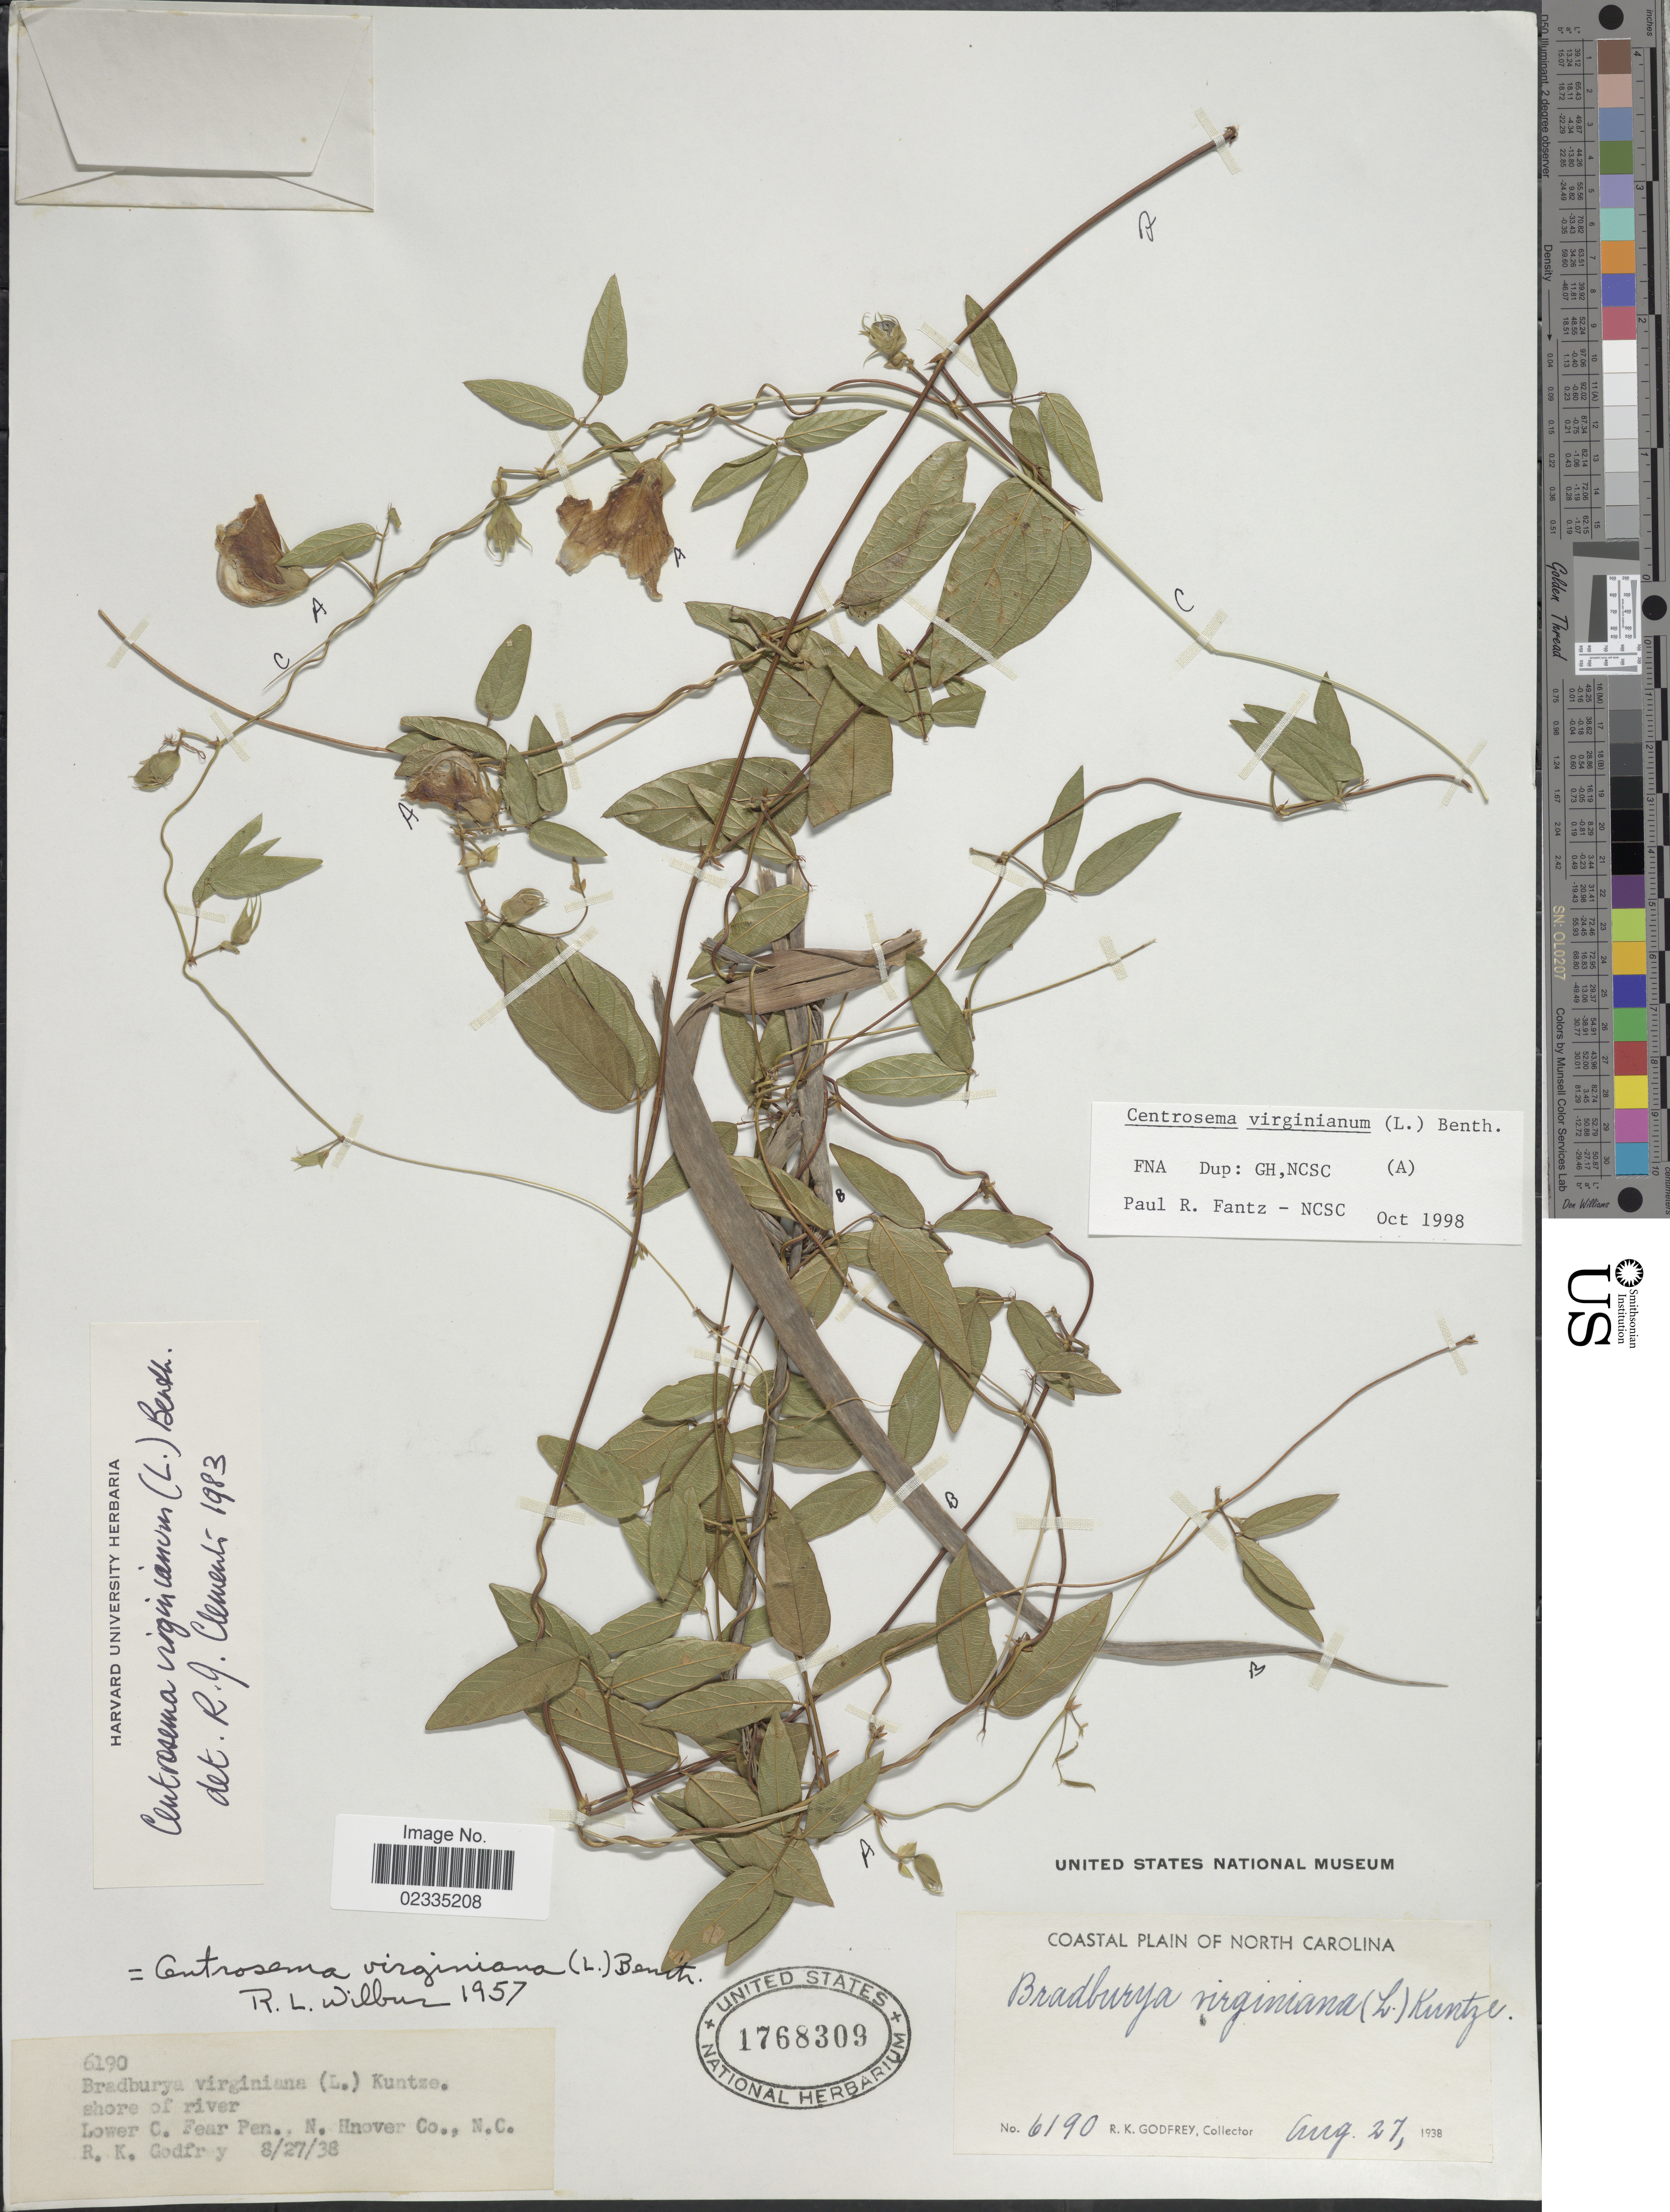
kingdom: Plantae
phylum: Tracheophyta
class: Magnoliopsida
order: Fabales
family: Fabaceae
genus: Centrosema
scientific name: Centrosema virginianum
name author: (L.) Benth.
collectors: R. K. Godfrey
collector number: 6190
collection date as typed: Transcribed d/m/y: 27/8/38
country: United States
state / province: North Carolina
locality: Shore of river, Lower C. Fear Pen., N. Hnover Co, Coastal Plain of North Carolina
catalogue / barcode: US 1768309